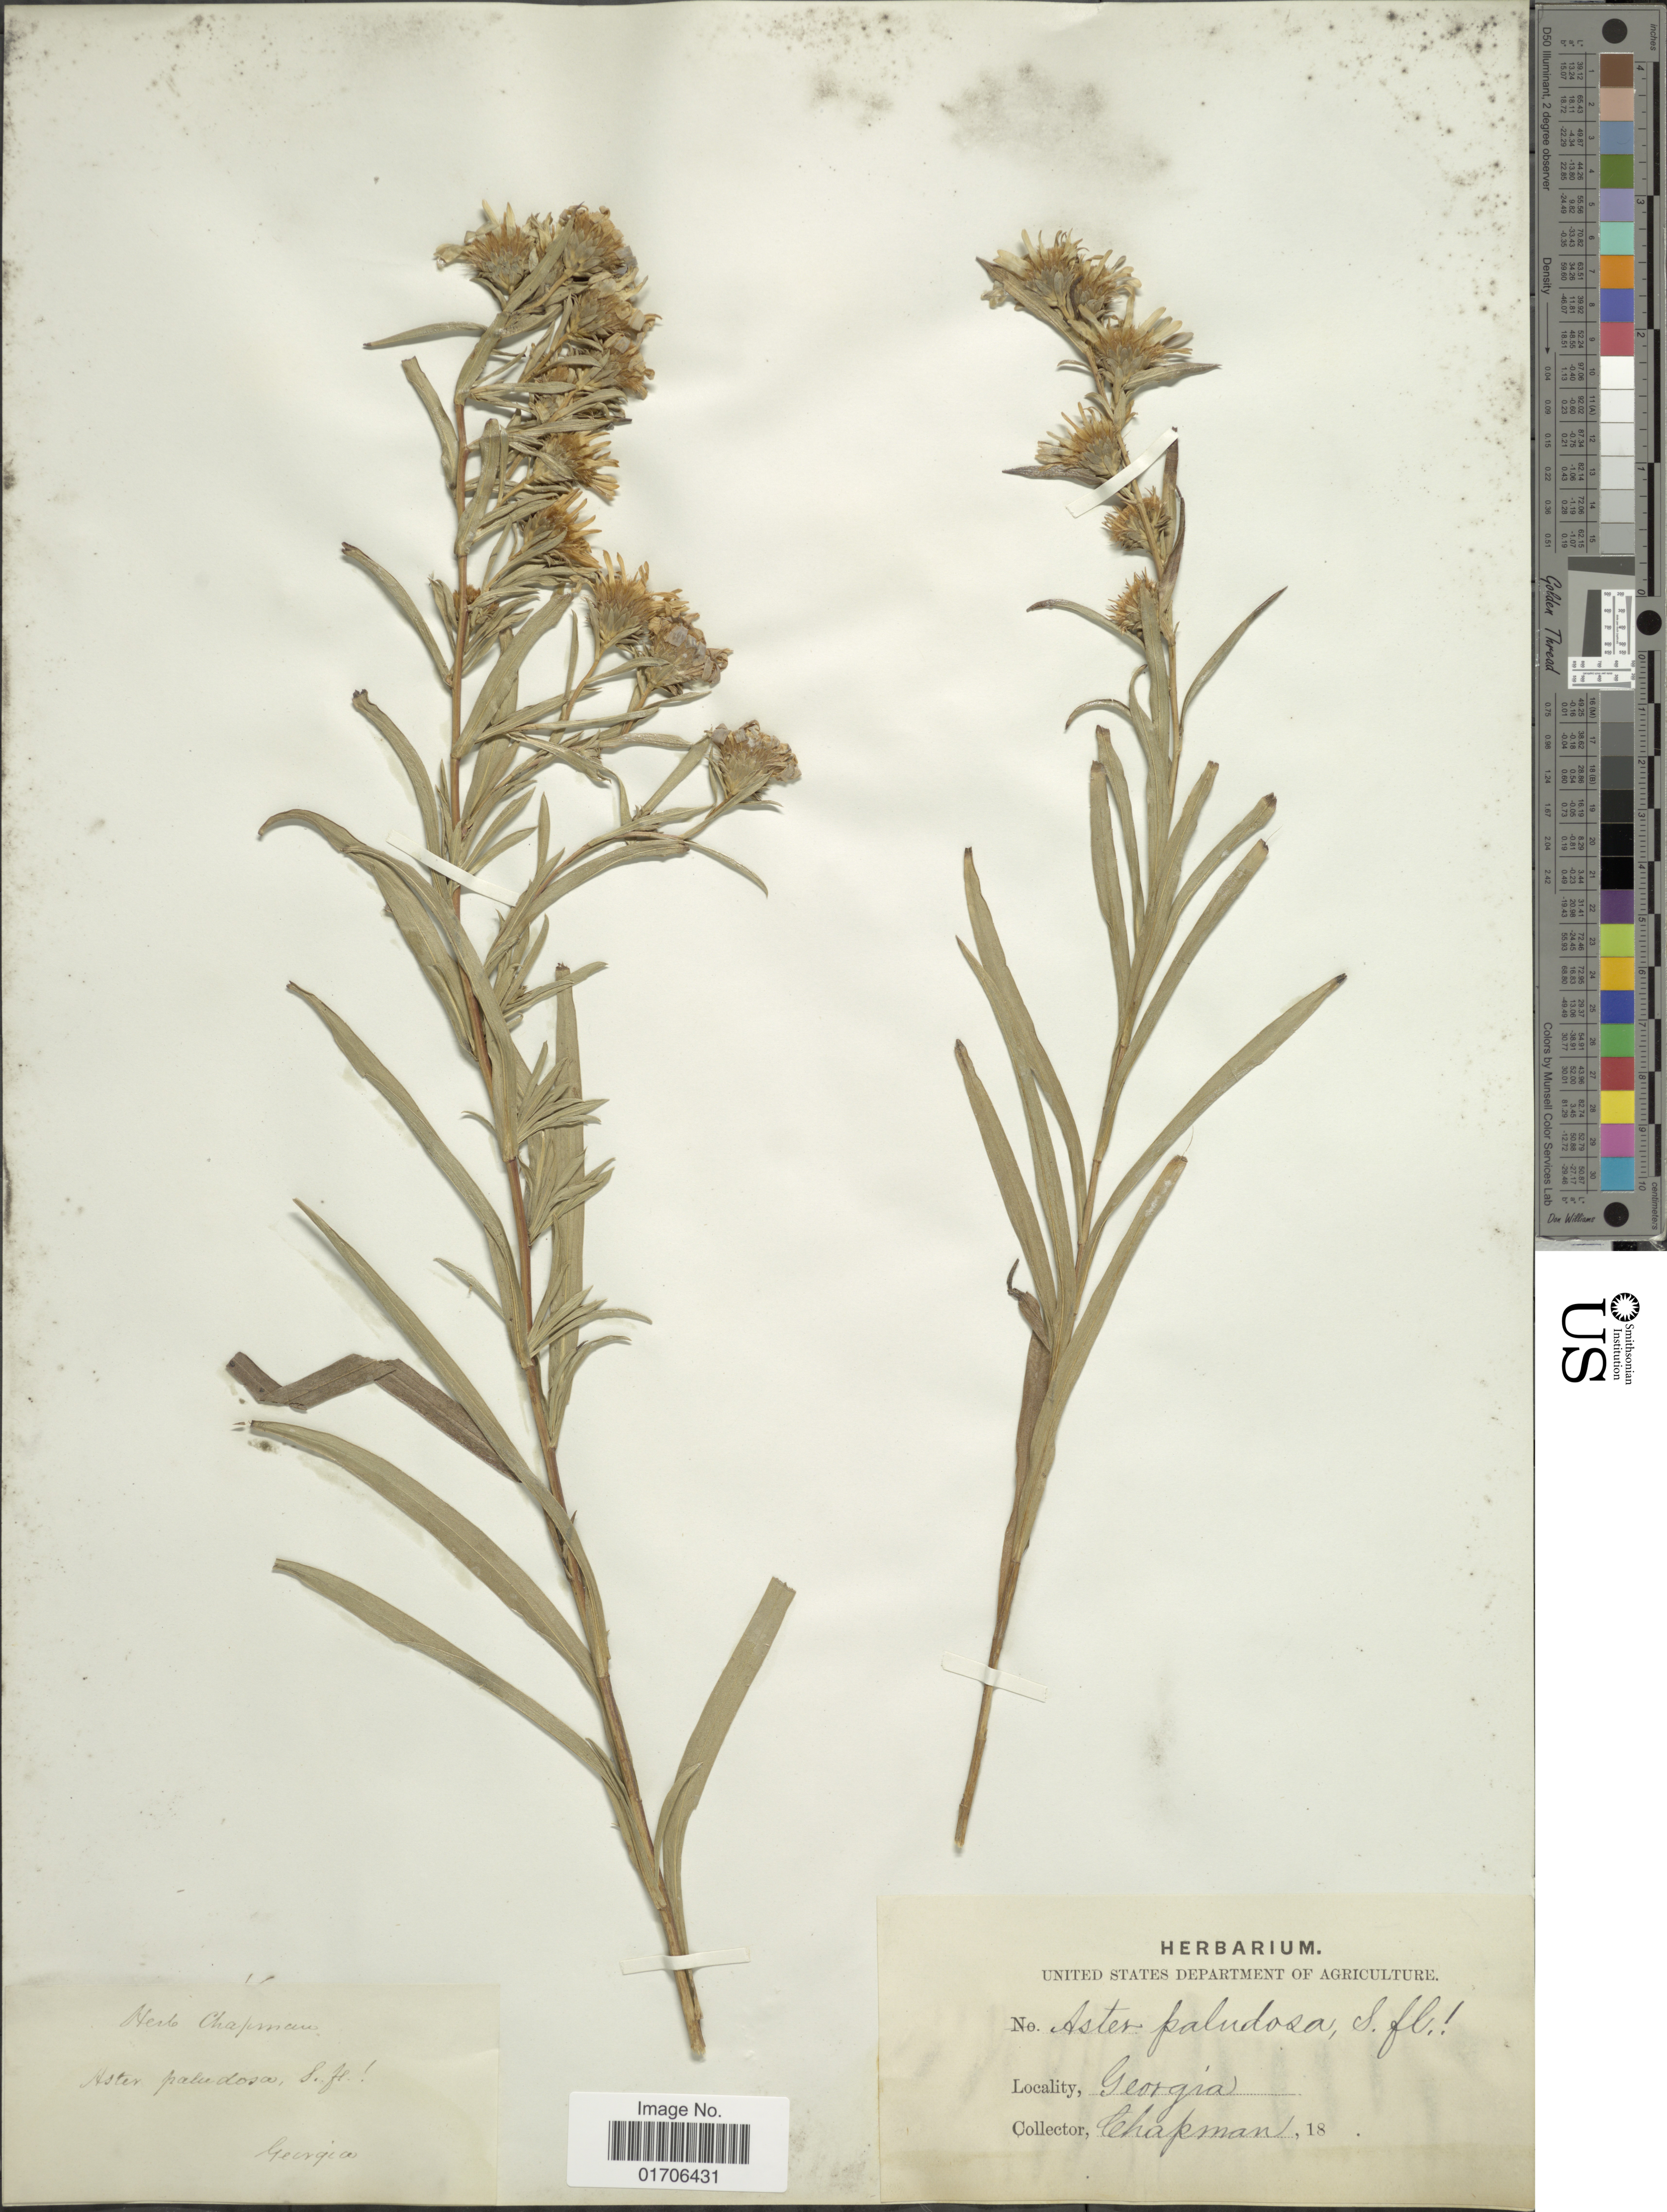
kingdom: Plantae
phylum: Tracheophyta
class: Magnoliopsida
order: Asterales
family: Asteraceae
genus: Eurybia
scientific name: Eurybia hemispherica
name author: G.L. Nesom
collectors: A. Chapman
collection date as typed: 18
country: United States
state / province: Georgia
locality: Georgia.